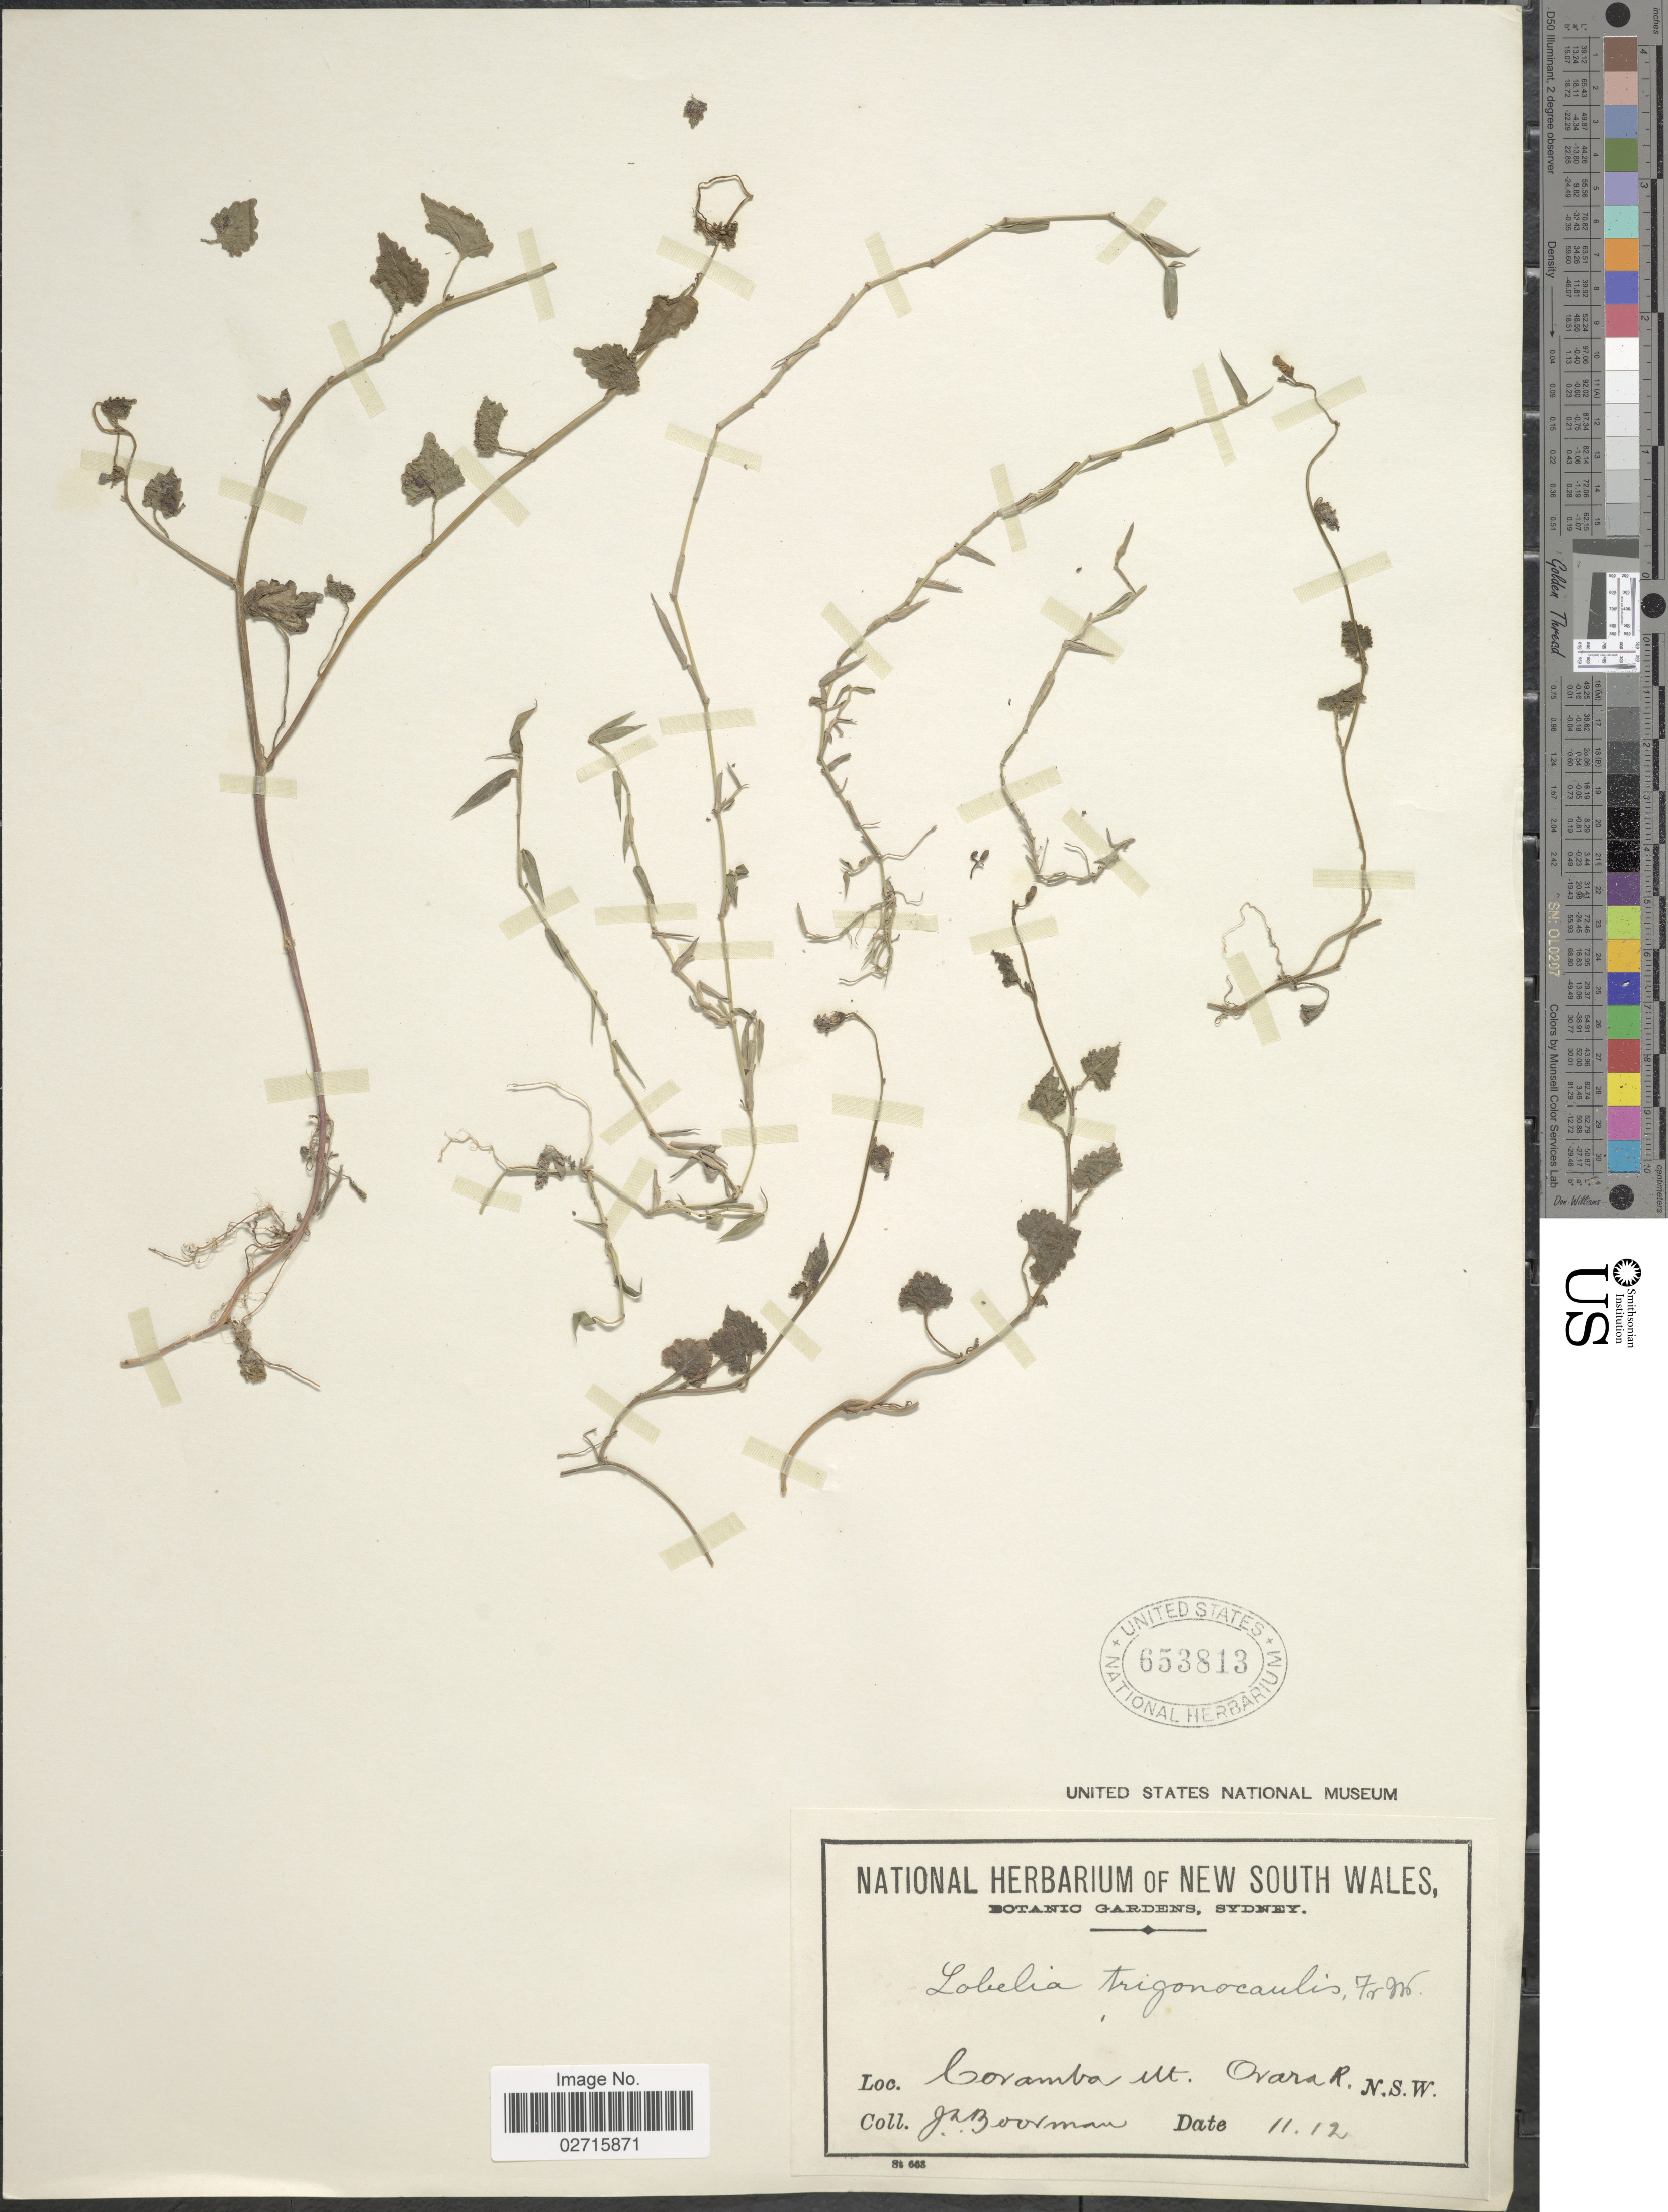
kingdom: Plantae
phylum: Tracheophyta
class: Magnoliopsida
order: Asterales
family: Campanulaceae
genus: Lobelia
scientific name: Lobelia trigonocaulis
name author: F. Muell.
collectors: J. Boorman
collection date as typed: Transcribed d/m/y: /11/12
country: Australia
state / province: New South Wales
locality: Coramba Mt. Orara R.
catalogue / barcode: US 653813